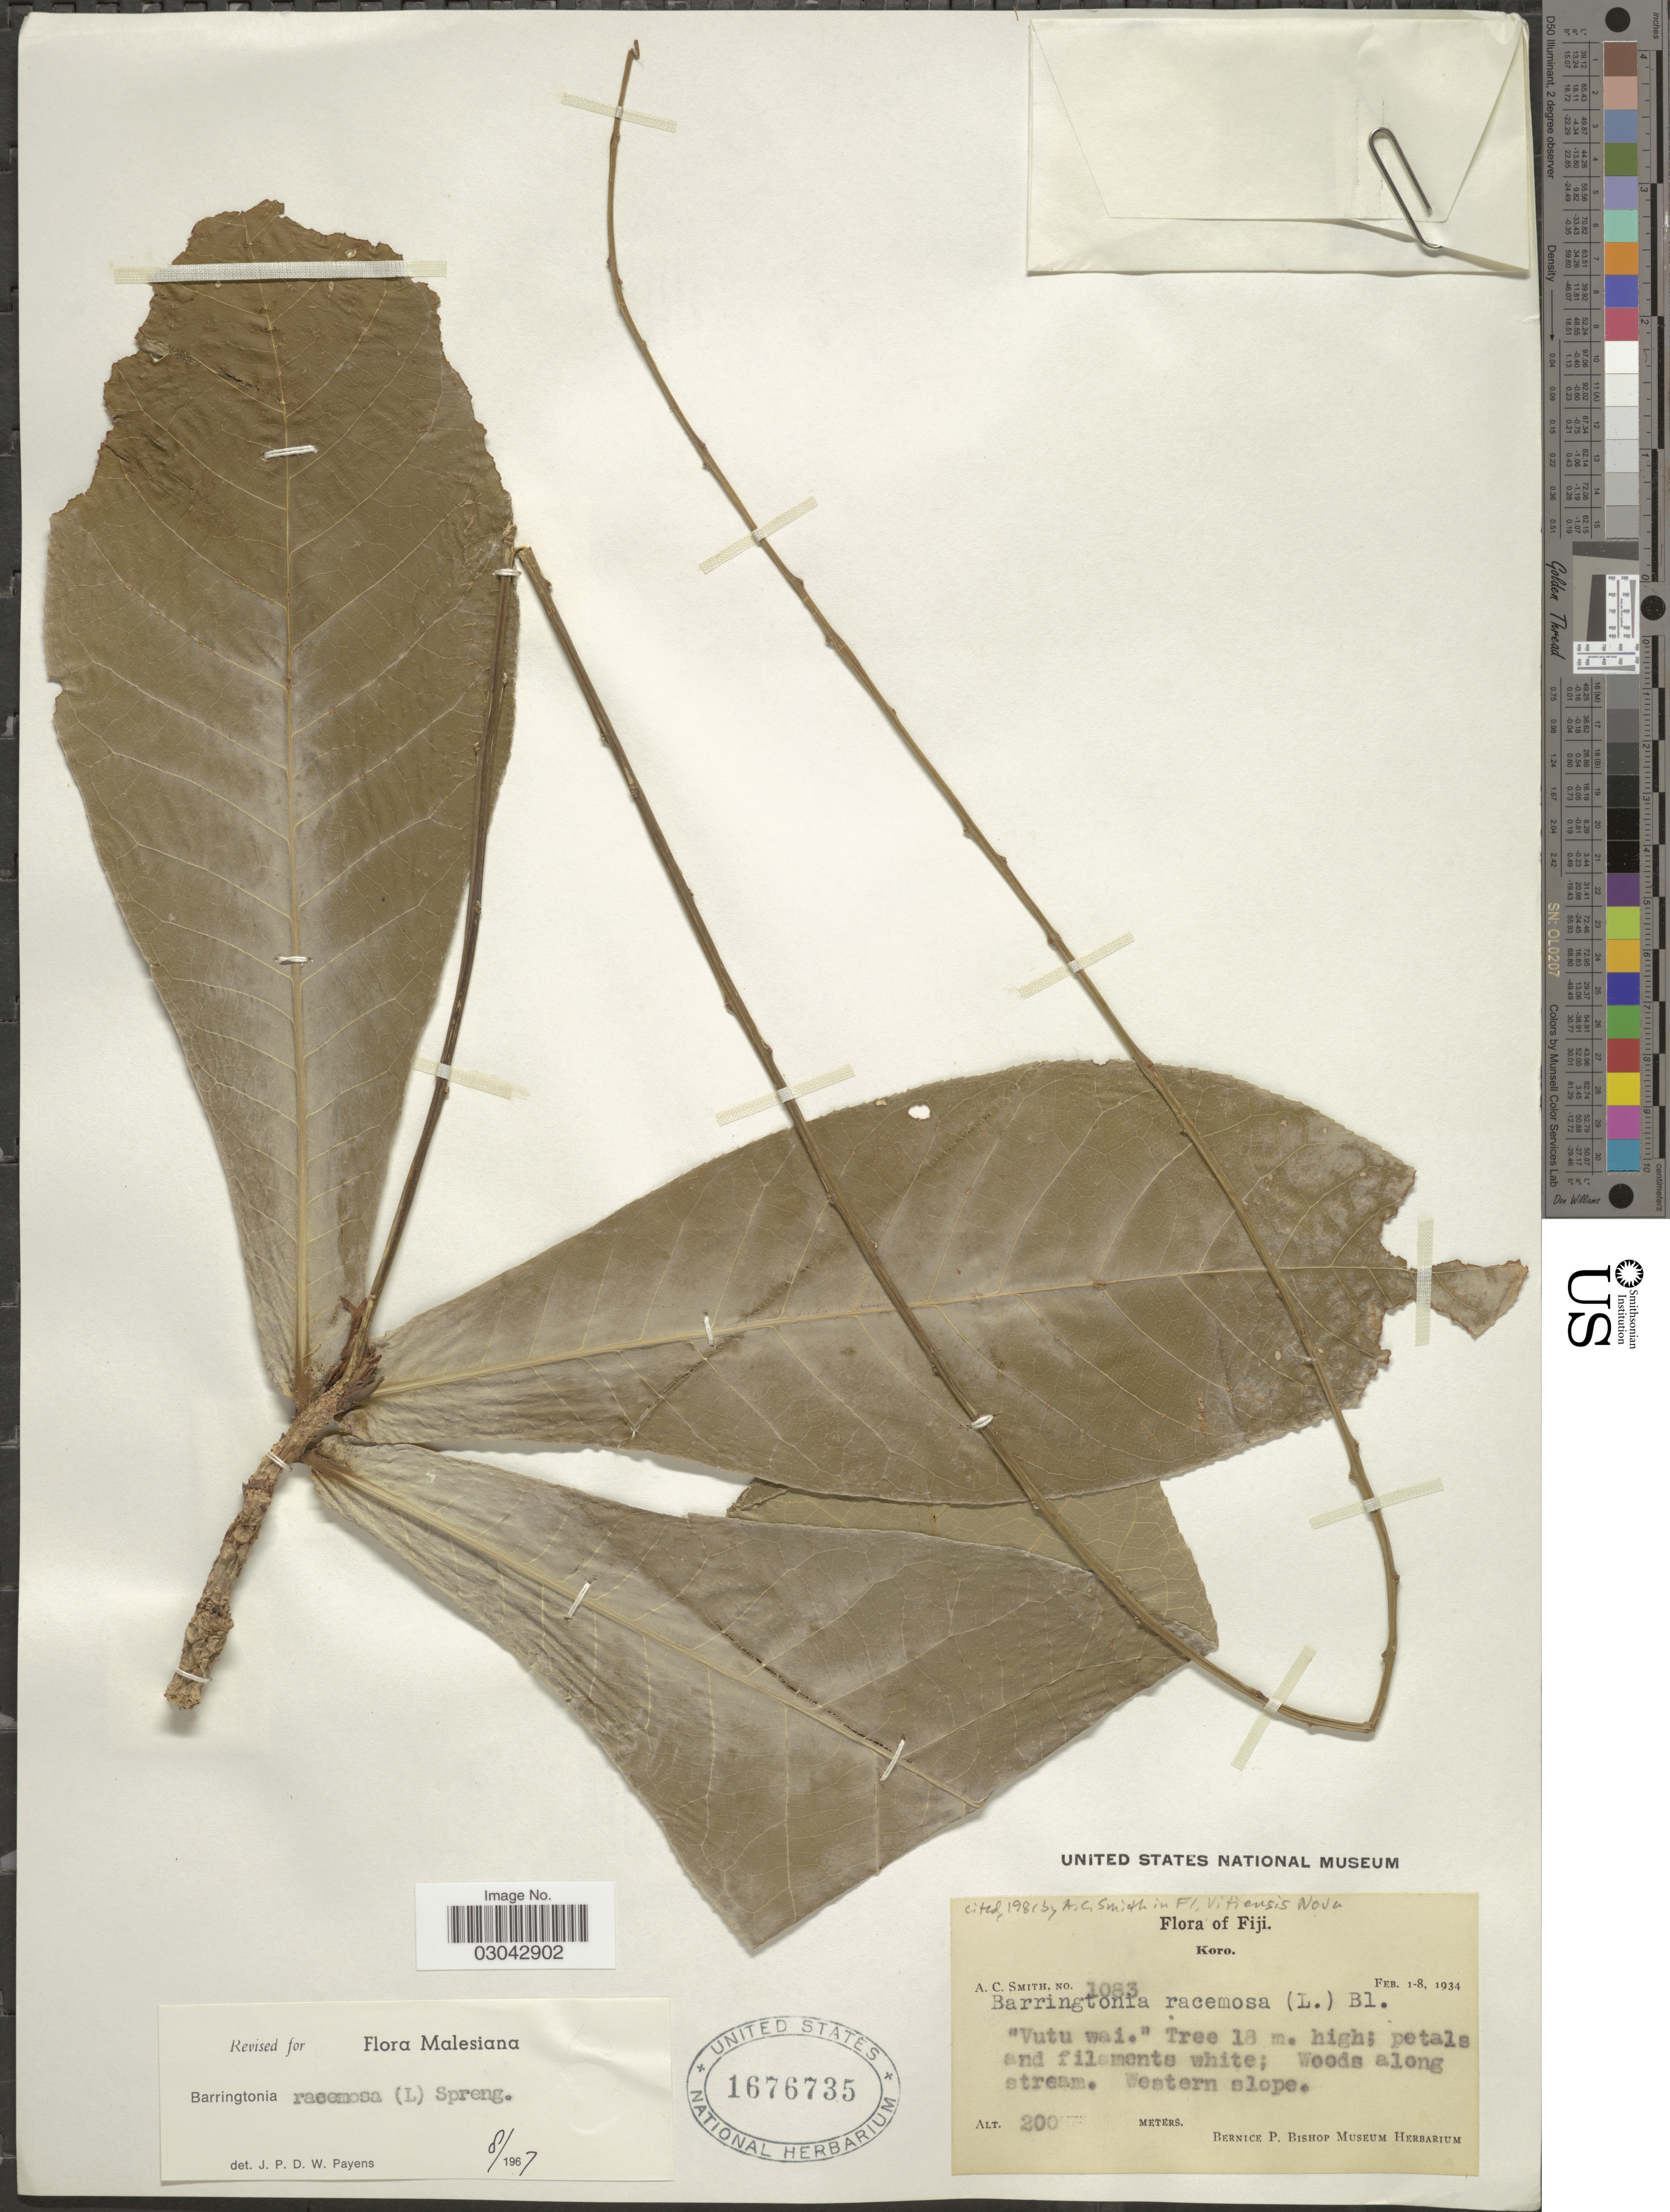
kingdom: Plantae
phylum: Tracheophyta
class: Magnoliopsida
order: Ericales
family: Lecythidaceae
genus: Barringtonia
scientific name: Barringtonia racemosa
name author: (L.) Spreng.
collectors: A. C. Smith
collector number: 1083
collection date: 1934-02-01/1934-02-08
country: Fiji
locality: Koro.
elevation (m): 200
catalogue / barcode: US 1676735